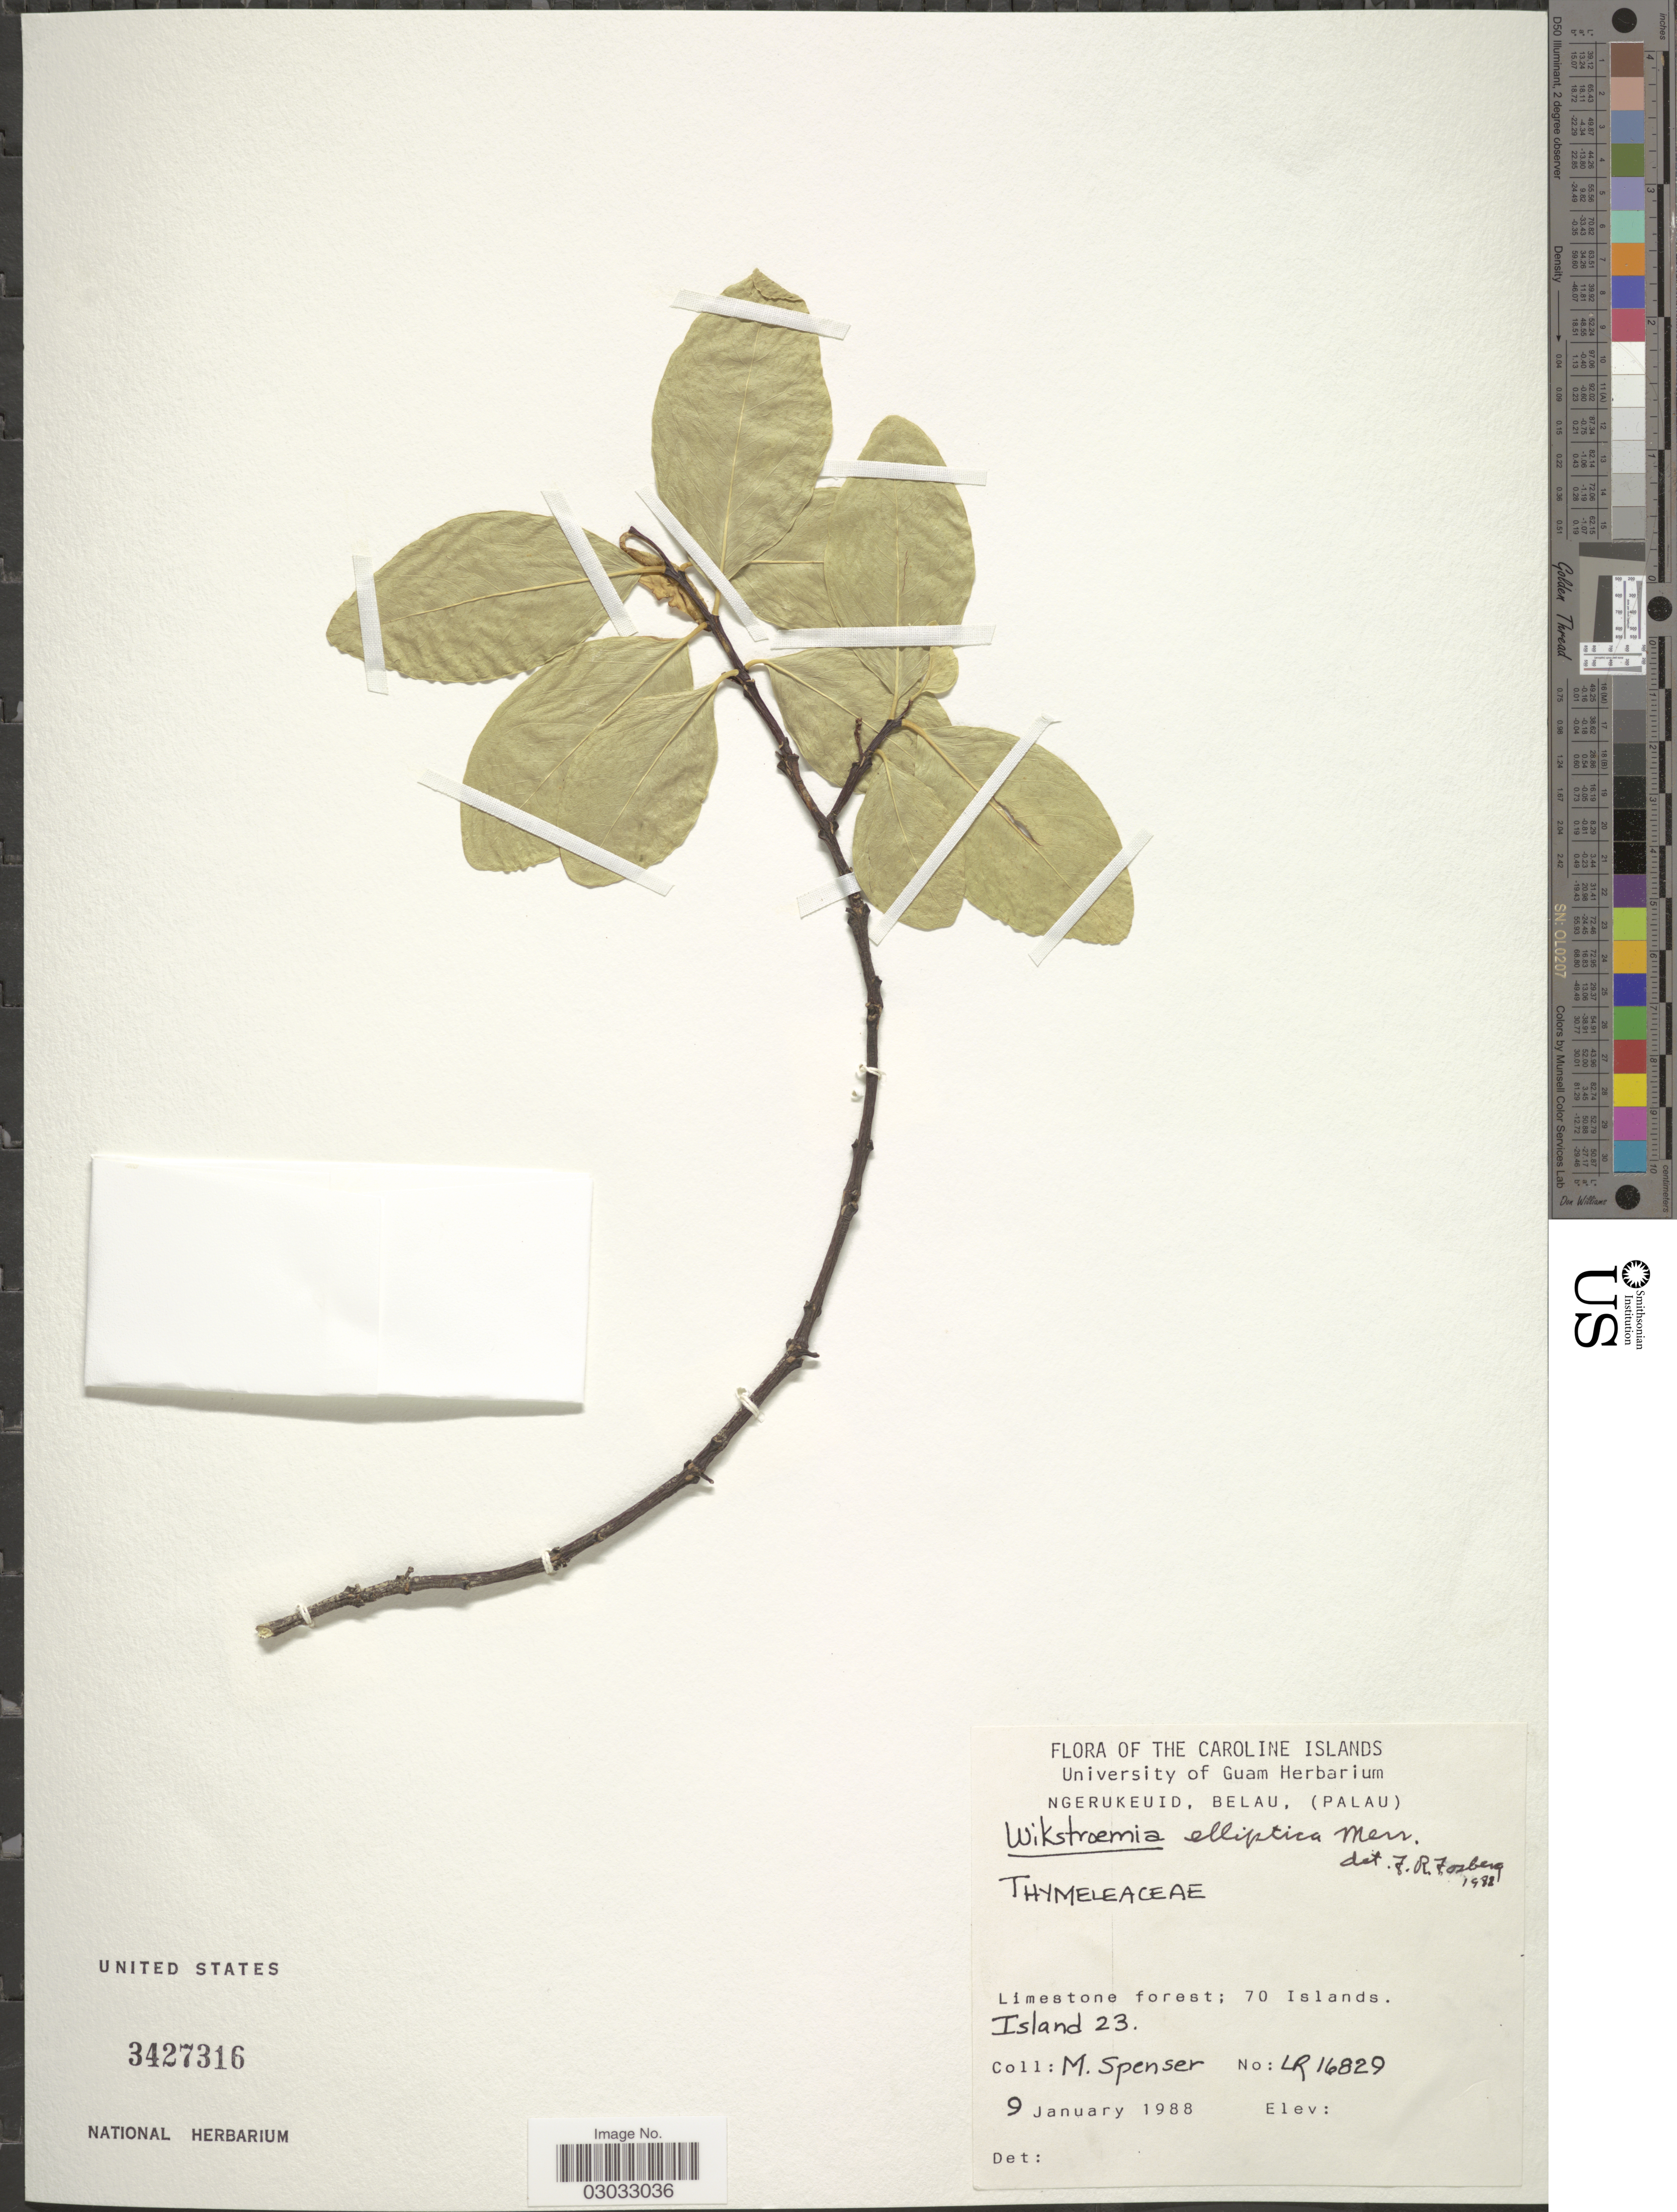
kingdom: Plantae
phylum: Tracheophyta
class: Magnoliopsida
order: Malvales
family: Thymelaeaceae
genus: Wikstroemia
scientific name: Wikstroemia elliptica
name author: Merr.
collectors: M. Spenser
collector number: LR16829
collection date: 1988-01-09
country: Palau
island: Ngerukeuid [Orukuizu]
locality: The Caroline Islands, Ngerukeuid, Belau, (Palau), Limestone forest: 70 Islands. Island 23.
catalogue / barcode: US 3427316